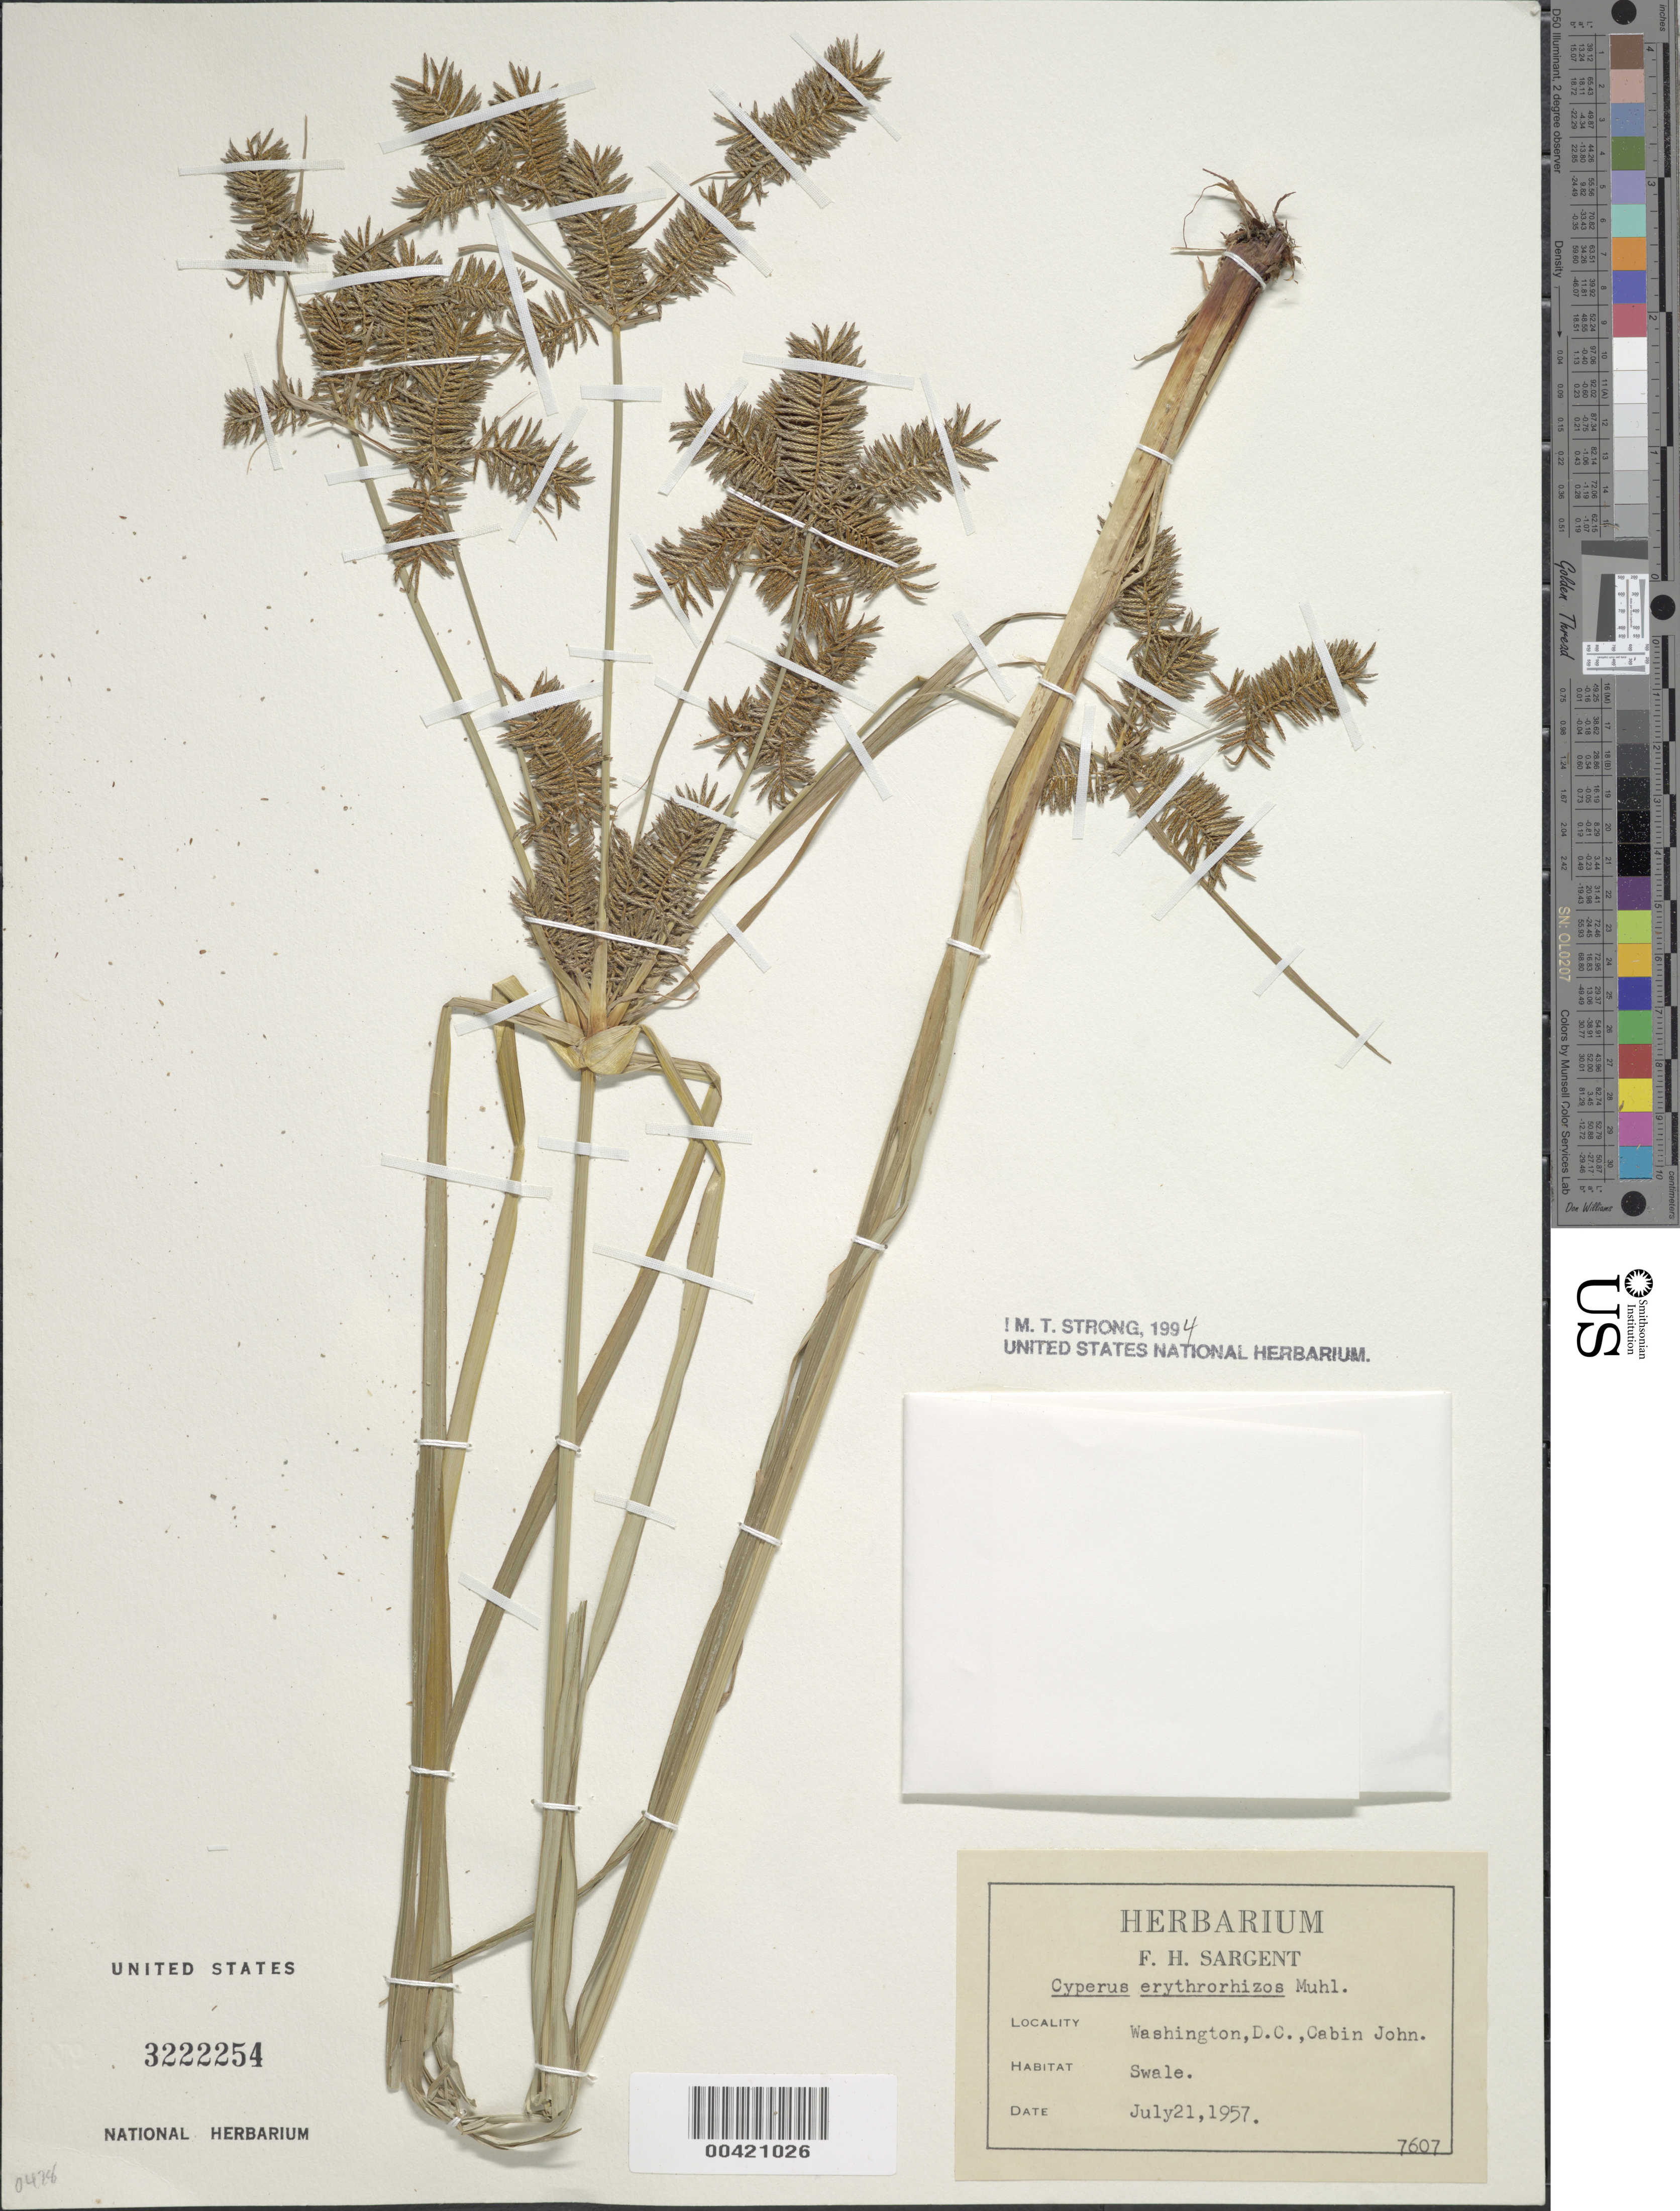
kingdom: Plantae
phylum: Tracheophyta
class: Liliopsida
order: Poales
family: Cyperaceae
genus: Cyperus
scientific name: Cyperus erythrorhizos Muhl.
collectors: F. H. Sargent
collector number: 7607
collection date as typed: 21 Jul 1957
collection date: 1957-07-21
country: United States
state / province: District of Columbia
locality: Cabin John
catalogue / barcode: US 3222254